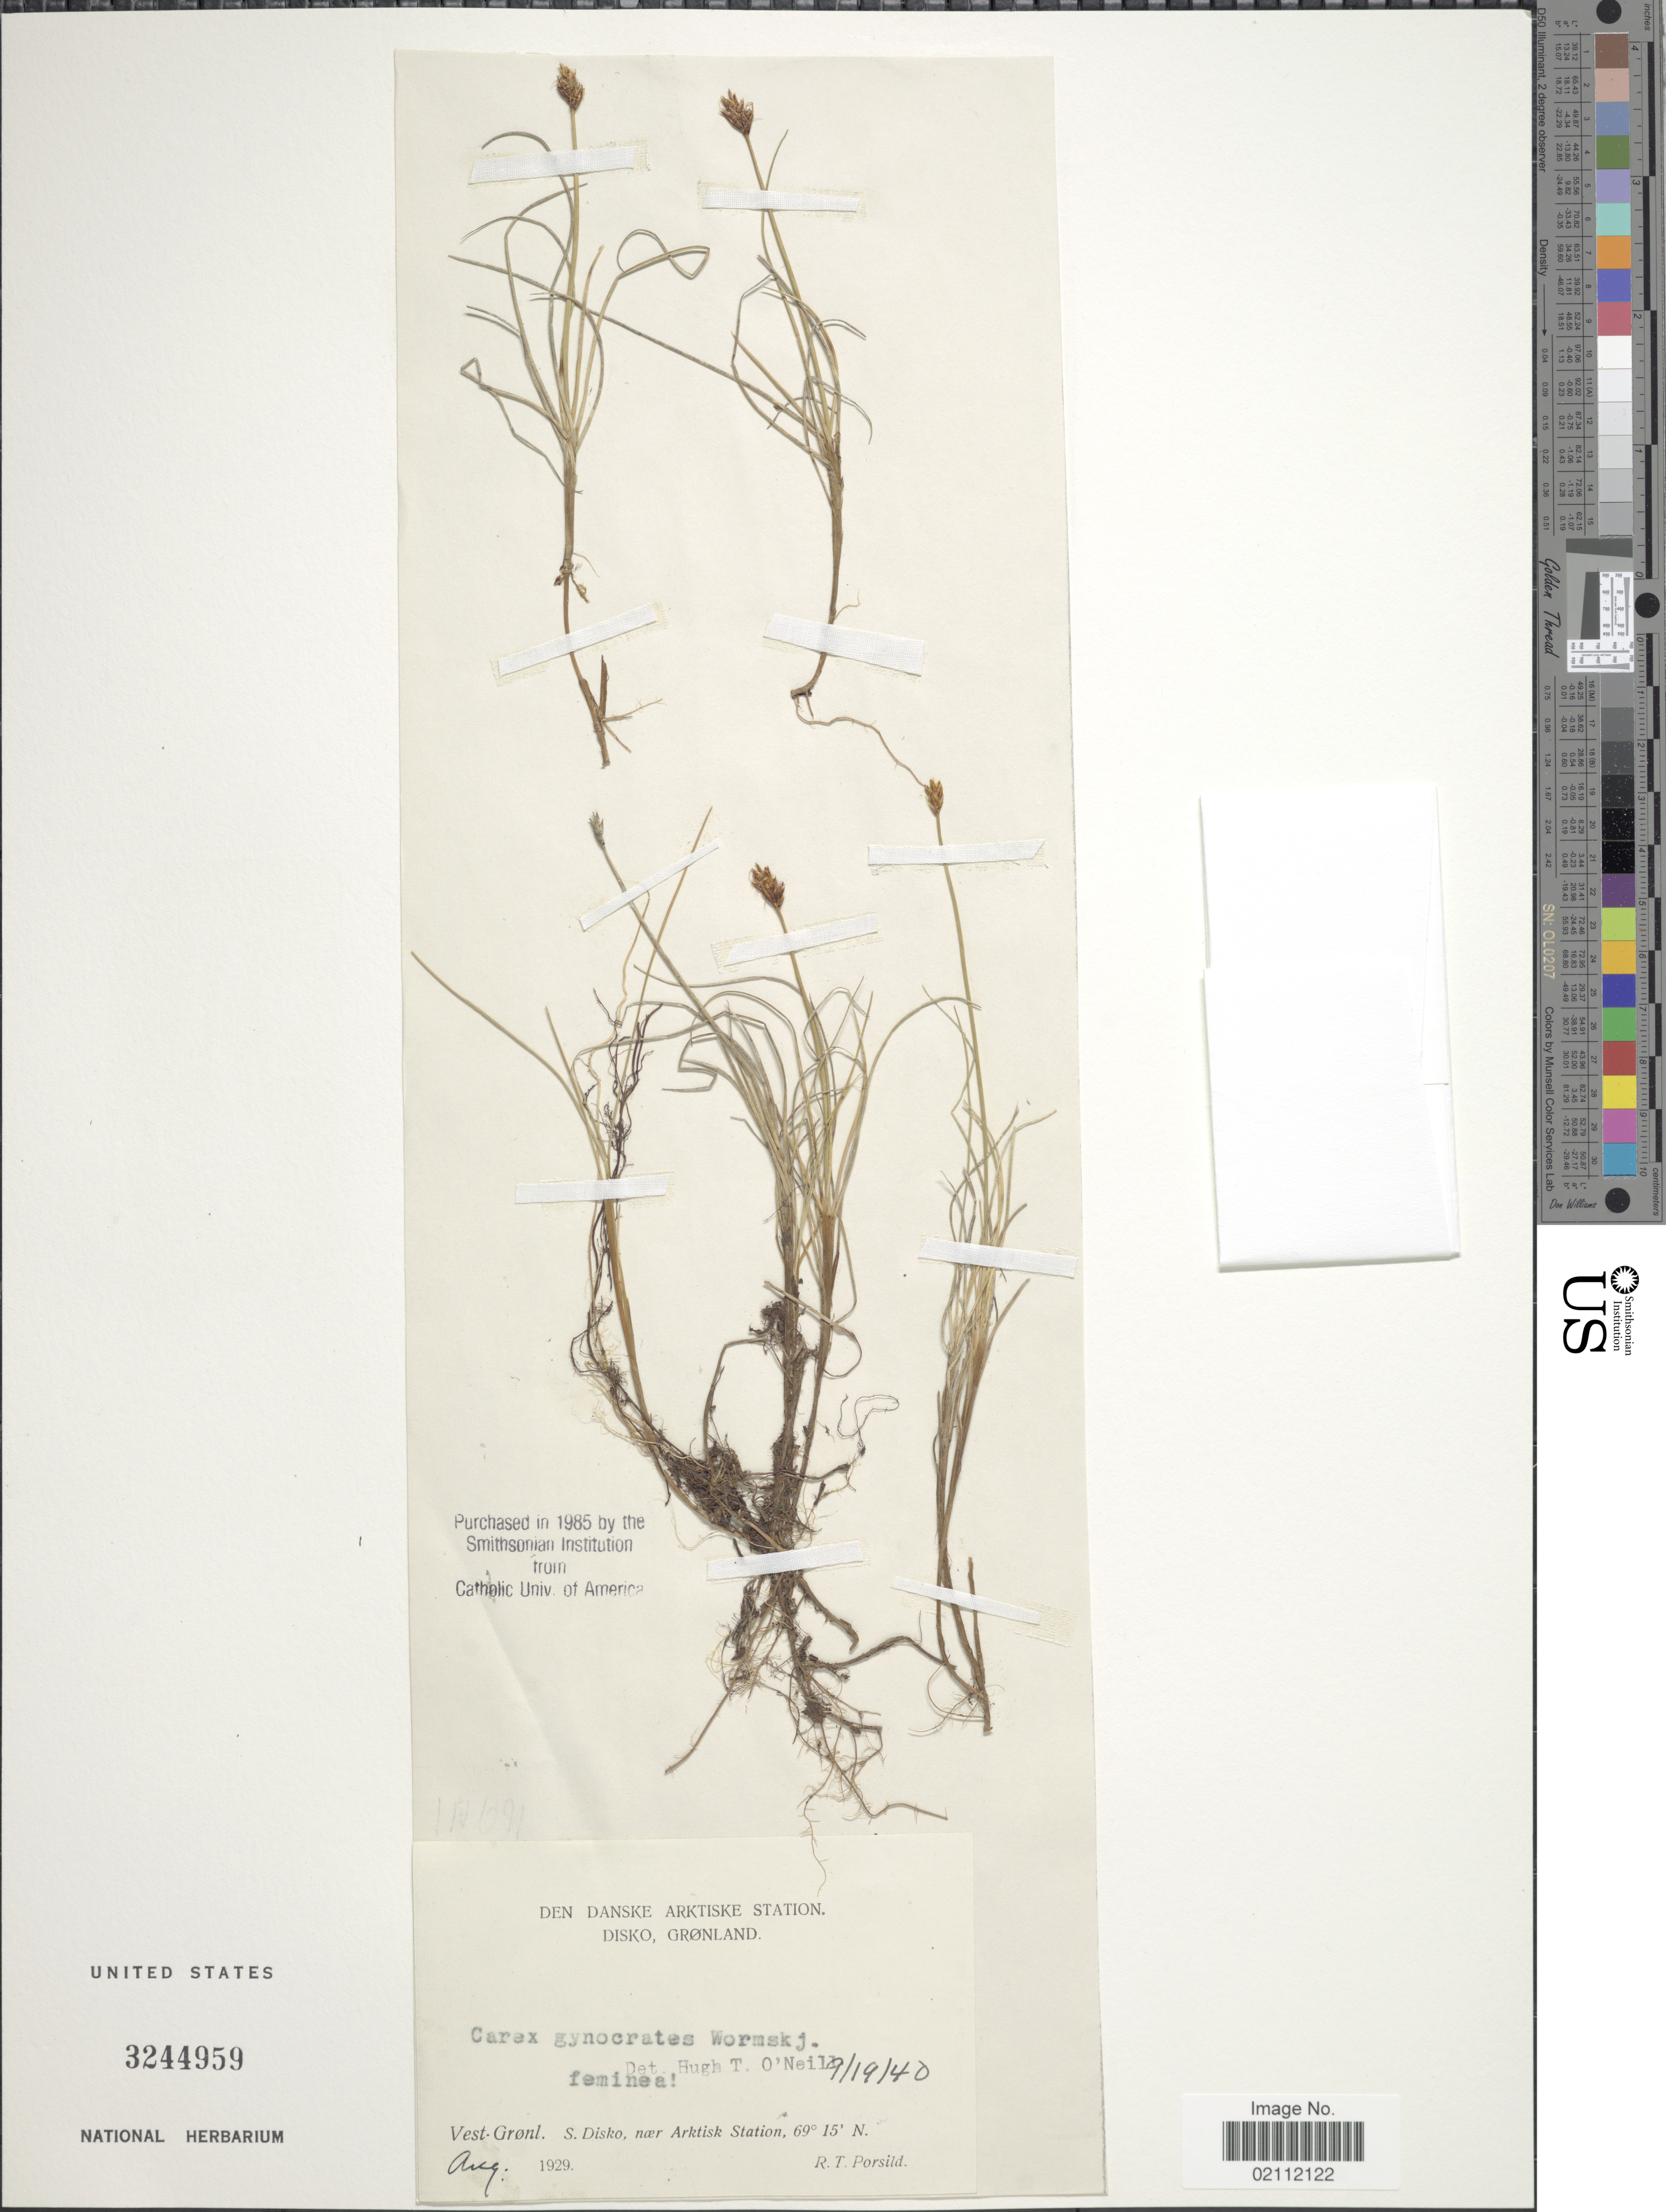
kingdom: Plantae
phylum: Tracheophyta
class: Liliopsida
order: Poales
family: Cyperaceae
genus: Carex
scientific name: Carex nardina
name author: (Hornem.) Fr.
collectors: R. T. Porsild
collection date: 1929-08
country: Greenland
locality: Vest-Grønl. S. Disko, noer Arktisk Station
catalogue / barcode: US 3244959